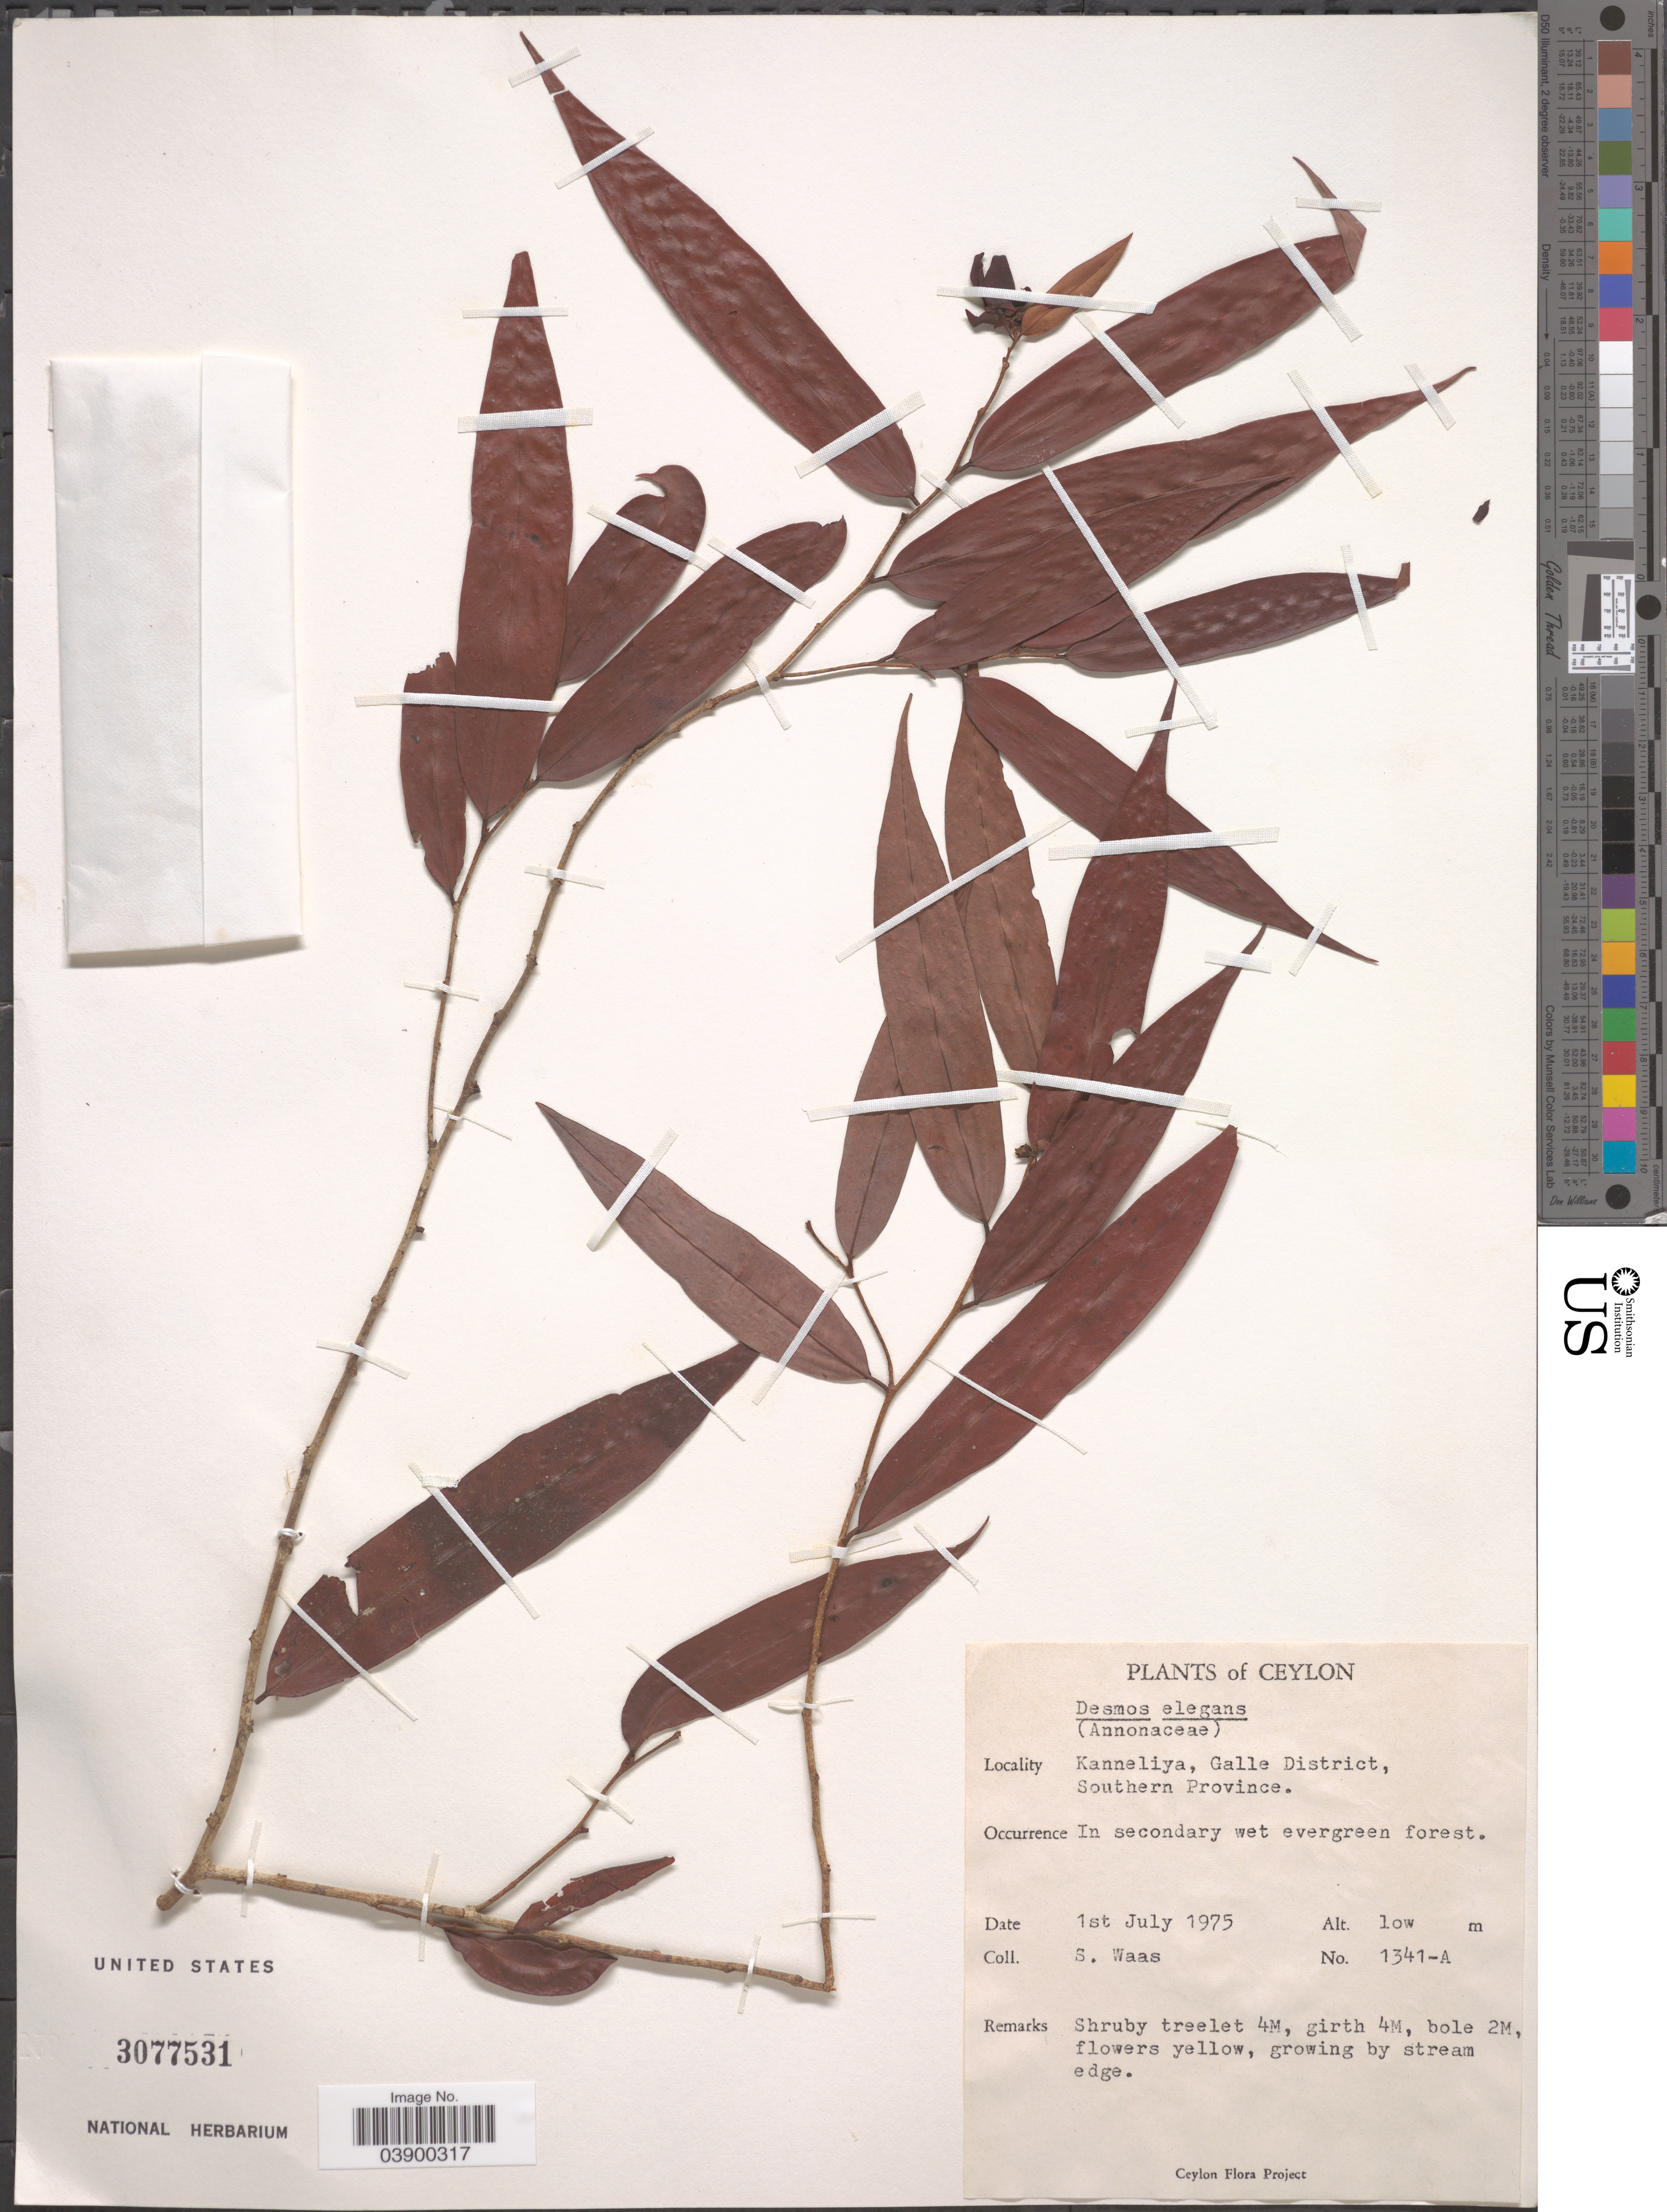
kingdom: Plantae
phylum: Tracheophyta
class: Magnoliopsida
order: Magnoliales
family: Annonaceae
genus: Desmos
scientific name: Desmos elegans Elmer, nom. illeg.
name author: Elmer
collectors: S. Waas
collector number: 1341-A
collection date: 1975-07-01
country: Sri Lanka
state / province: Southern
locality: Ceylon. Kanneliya, Galle District.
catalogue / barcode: US 3077531